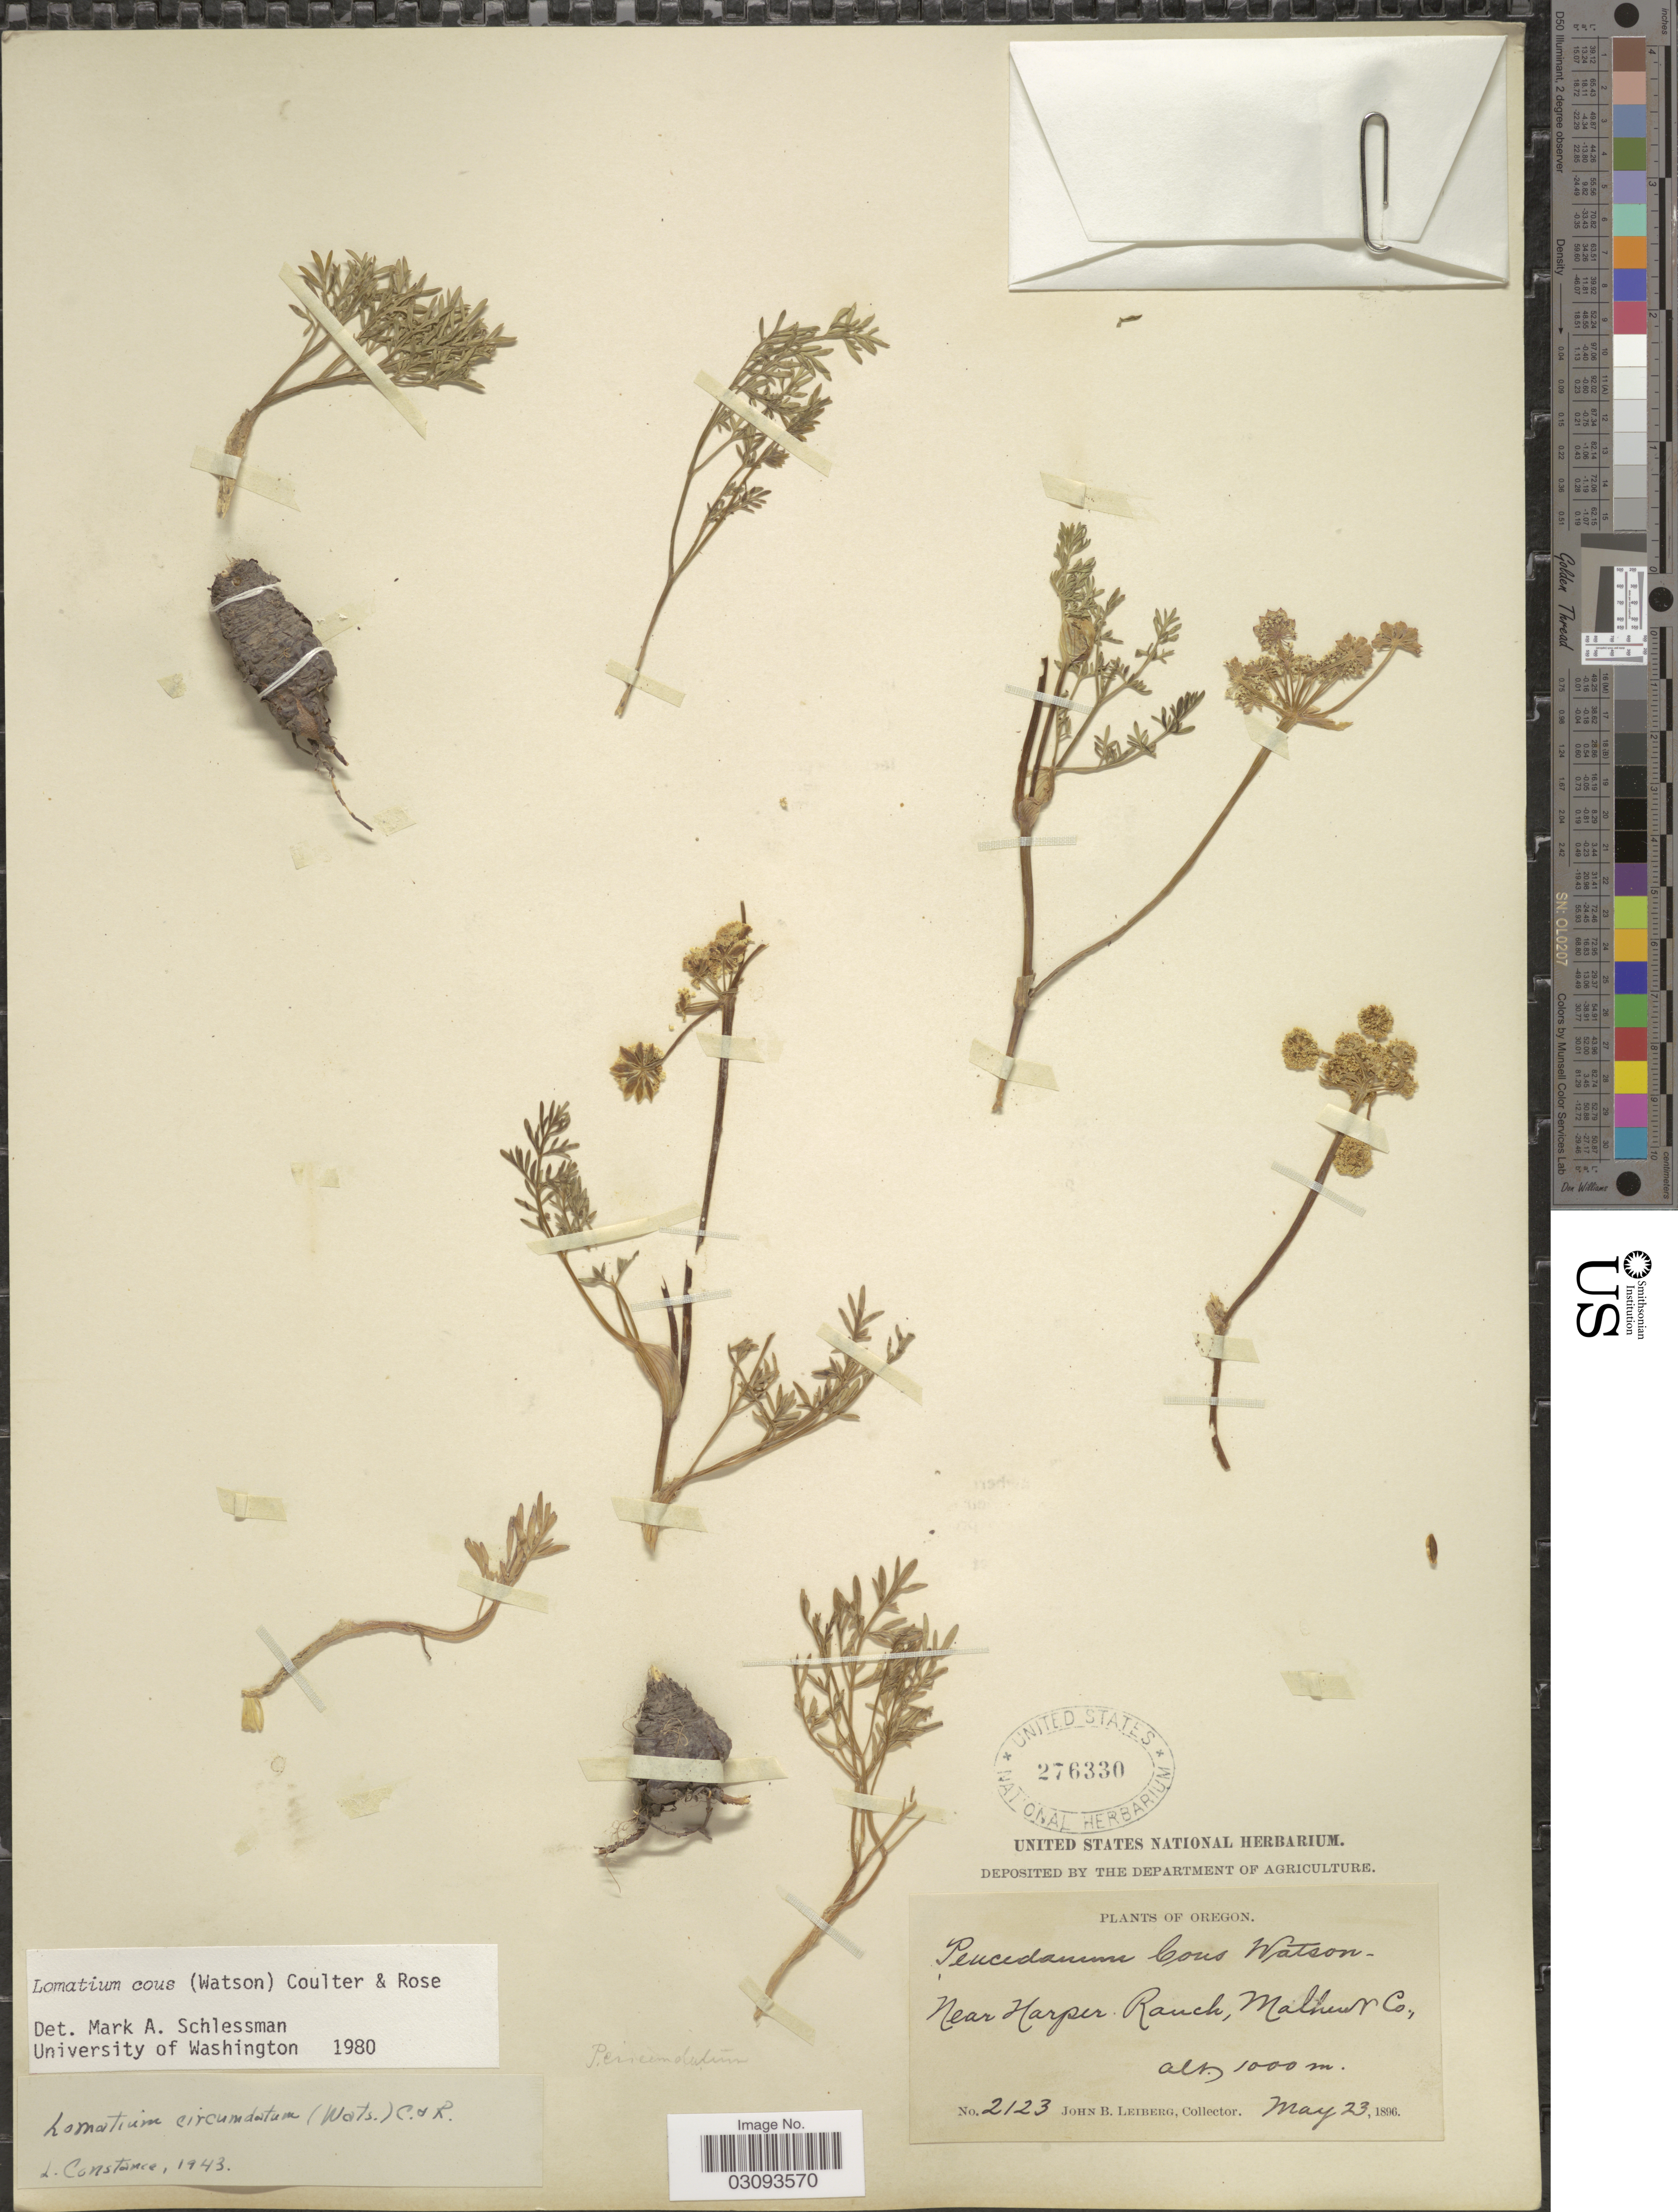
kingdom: Plantae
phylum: Tracheophyta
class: Magnoliopsida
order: Apiales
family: Apiaceae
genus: Lomatium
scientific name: Lomatium cous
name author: (S. Watson) J.M. Coult. & Rose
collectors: J. B. Leiberg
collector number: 2123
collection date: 1896-05-23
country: United States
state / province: Oregon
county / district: Malheur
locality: Near Harper Ranch, Malheur Co.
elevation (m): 1000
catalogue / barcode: US 276330